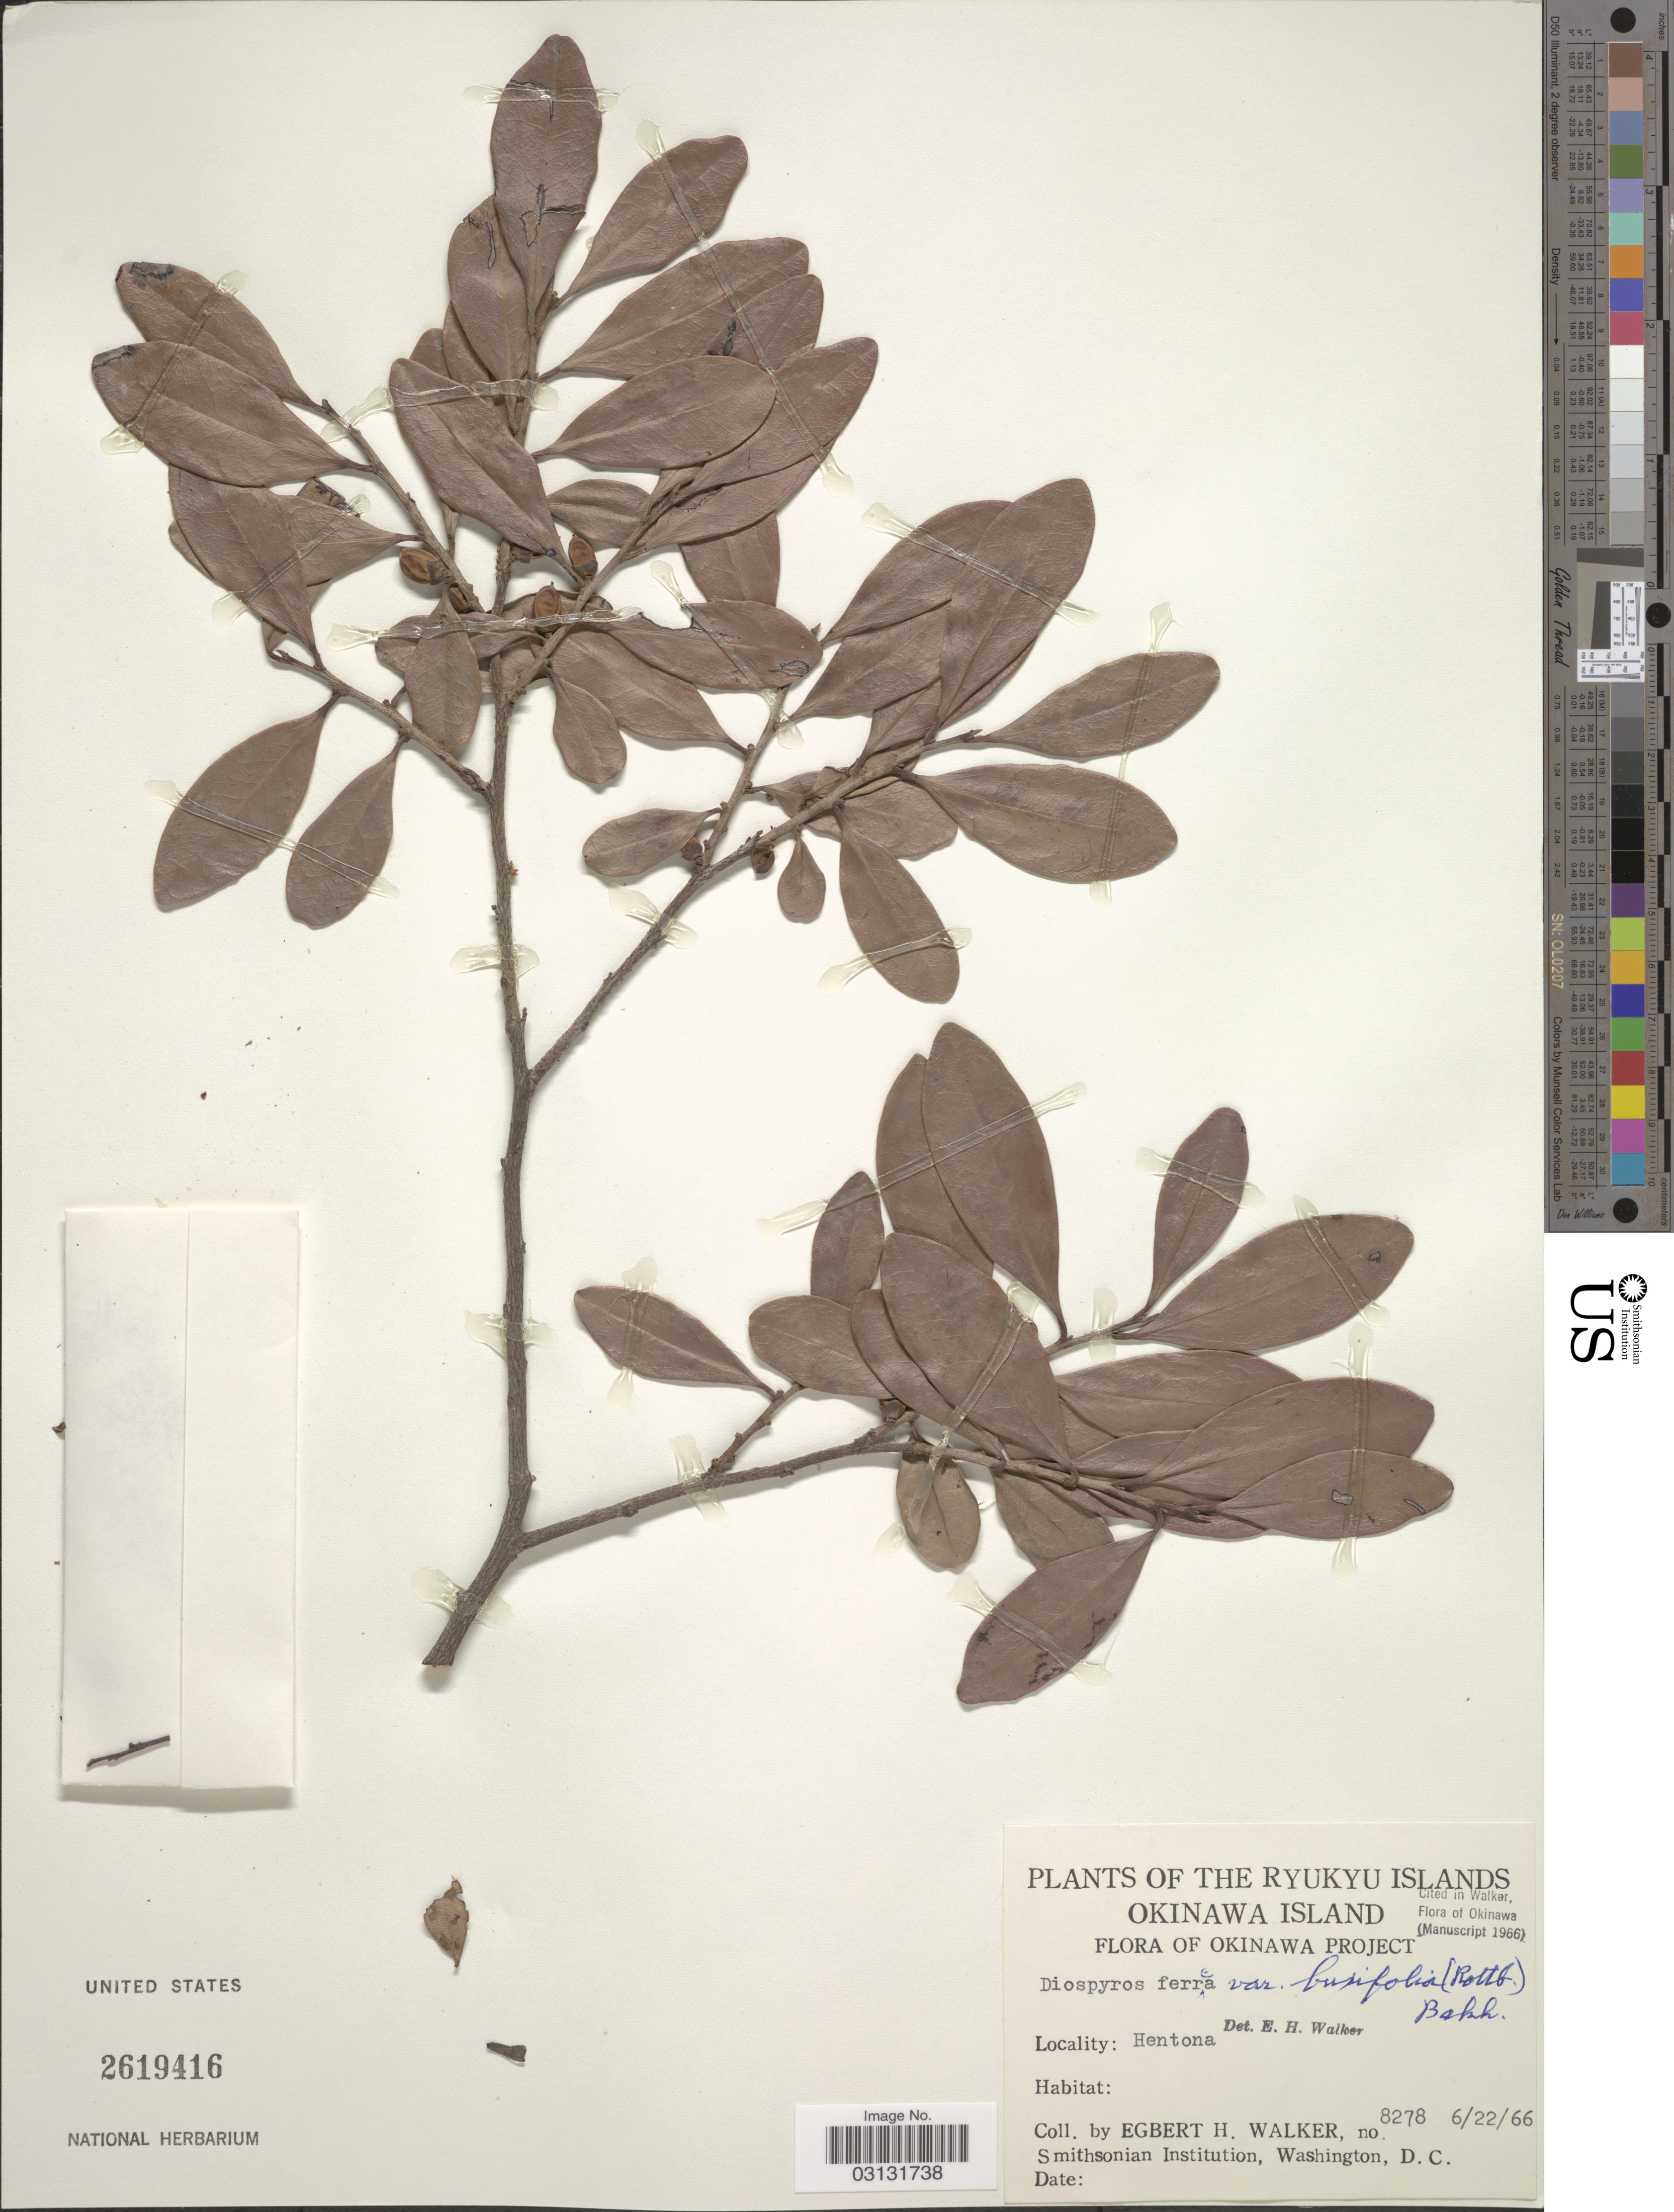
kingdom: Plantae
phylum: Tracheophyta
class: Magnoliopsida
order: Ericales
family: Ebenaceae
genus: Diospyros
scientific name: Diospyros ferrea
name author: (Willd.) Bakh.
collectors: E. H. Walker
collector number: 8278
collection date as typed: Transcribed d/m/y: 22/6/66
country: Japan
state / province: Okinawa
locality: The Ryukyu Islands. Okinawa Island. Okinawa Project. Hentona.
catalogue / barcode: US 2619416